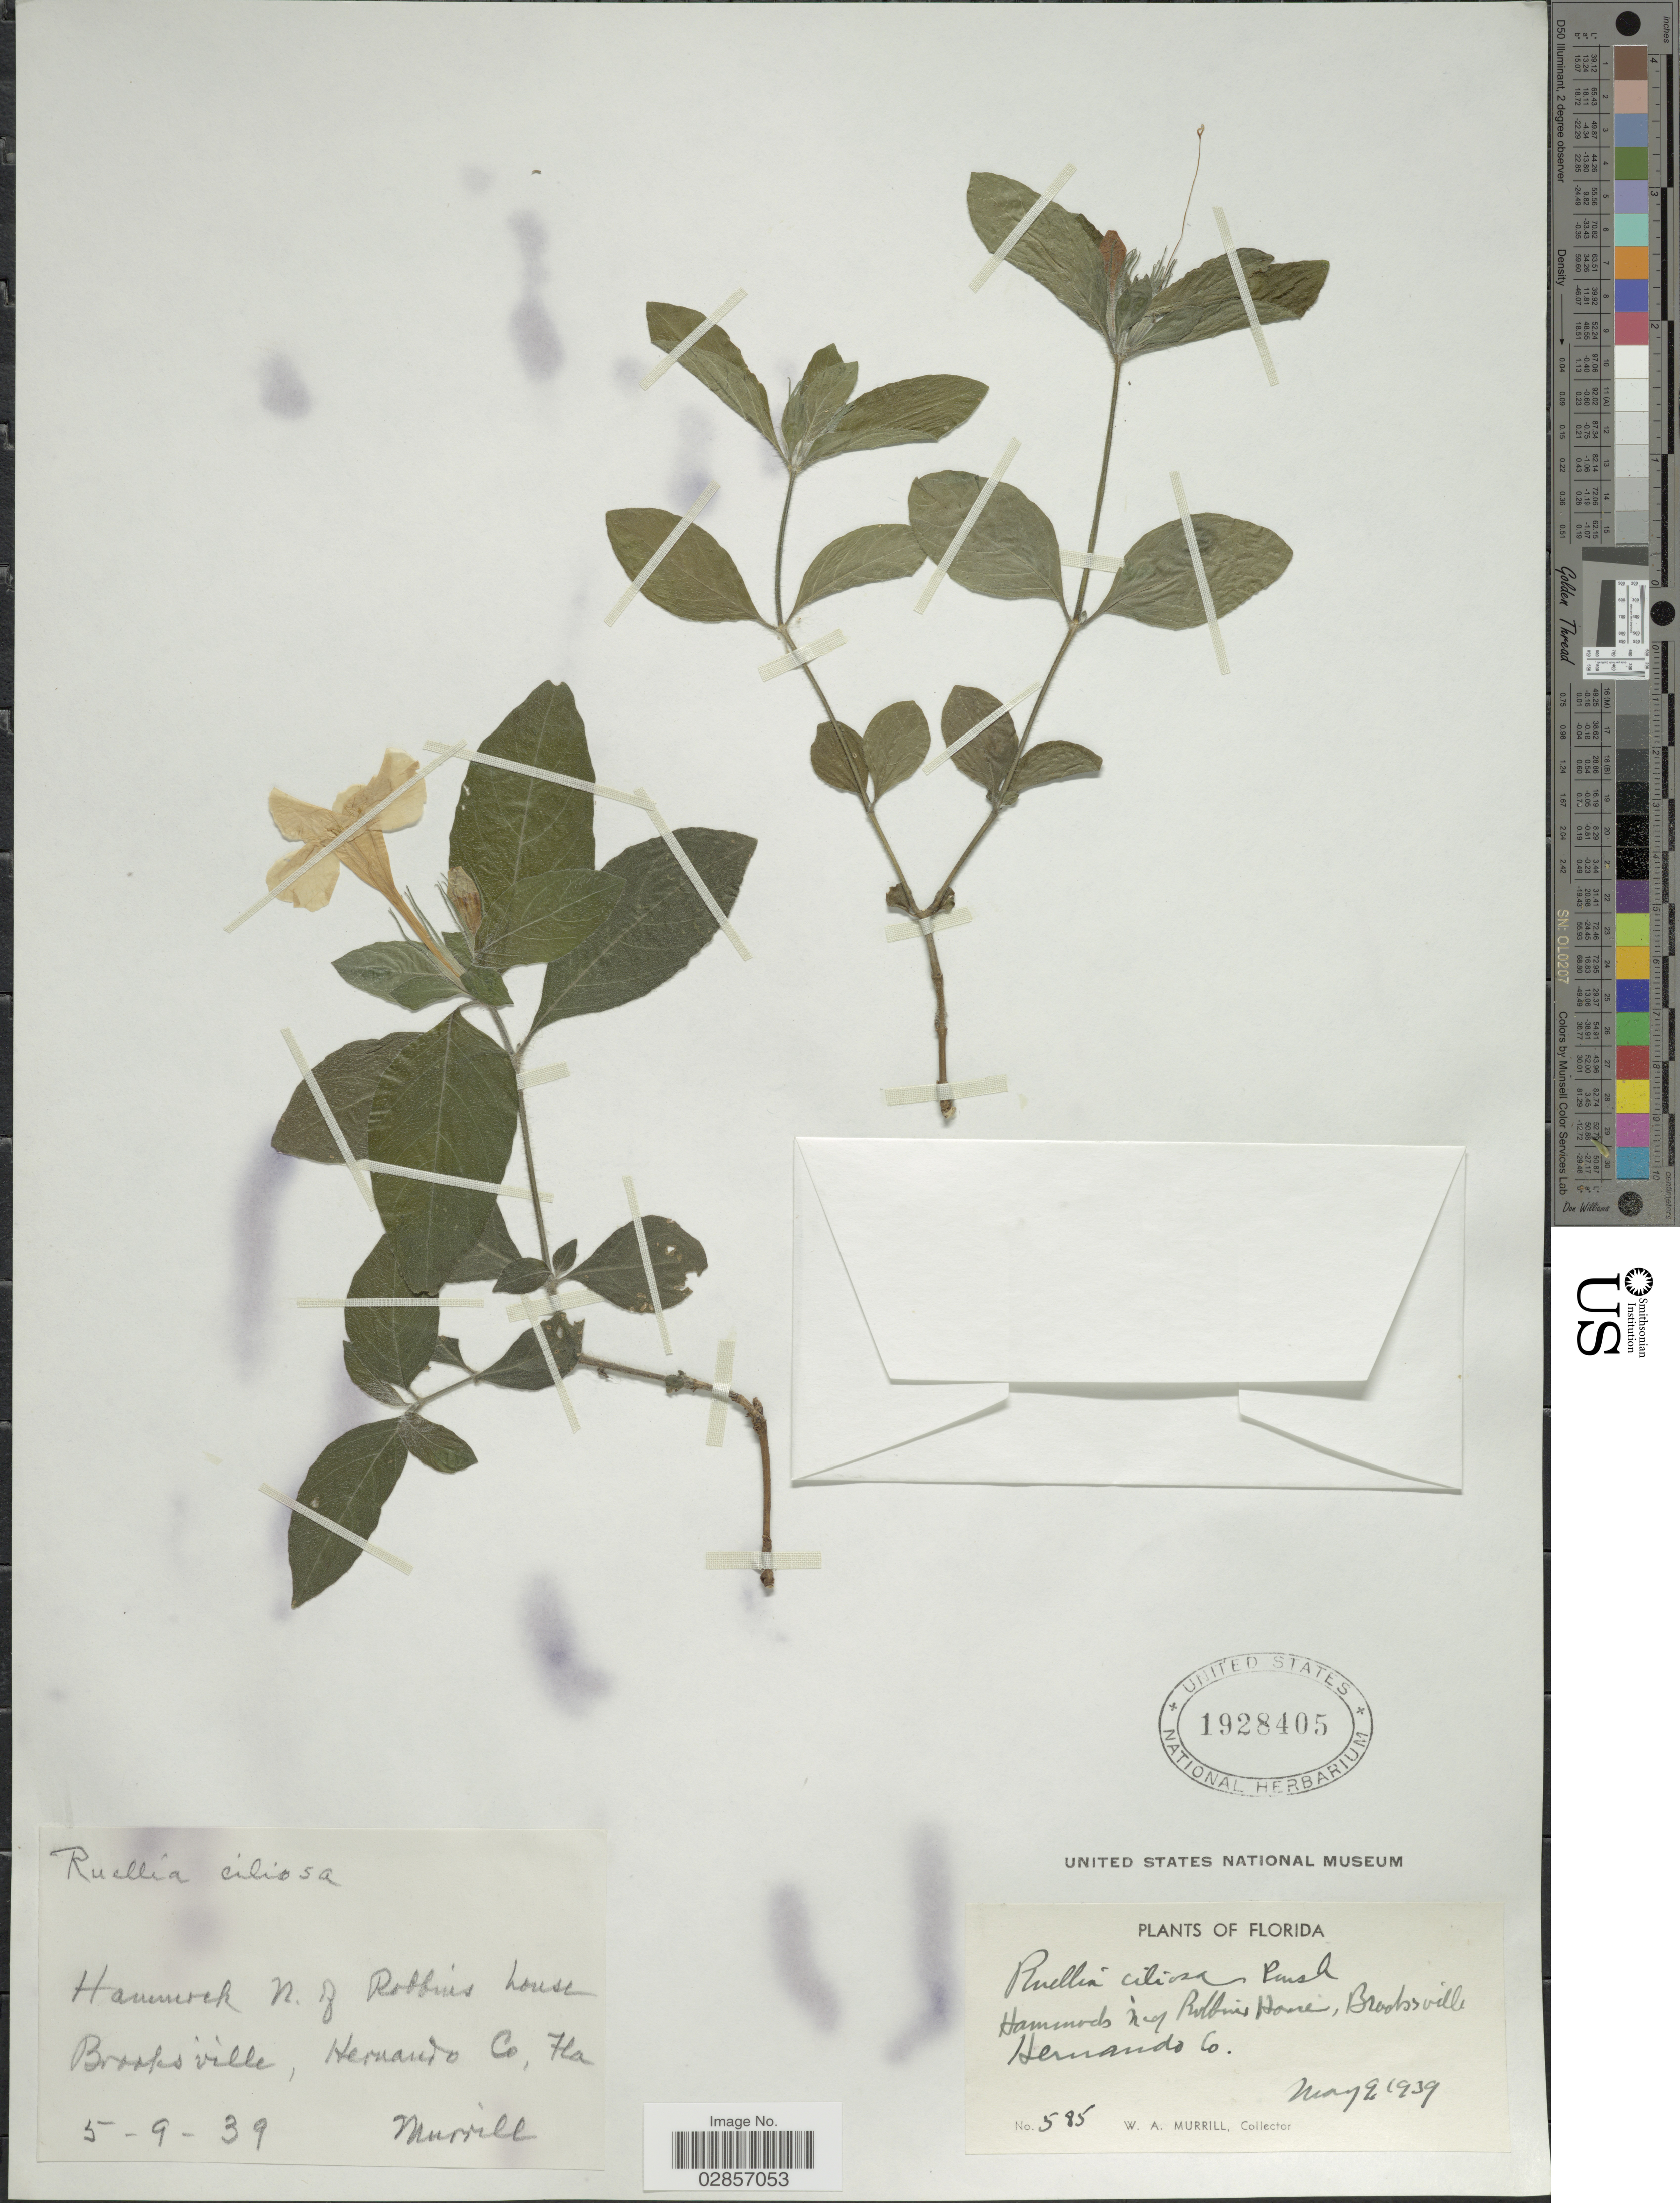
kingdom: Plantae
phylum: Tracheophyta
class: Magnoliopsida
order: Lamiales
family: Acanthaceae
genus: Ruellia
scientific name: Ruellia ciliosa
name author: Pursh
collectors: W. A. Murrill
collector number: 585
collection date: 1939-05-09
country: United States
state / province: Florida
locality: Hammock N. of Robbins house Brooksville, Hernando Co., Fla.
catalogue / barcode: US 1928405